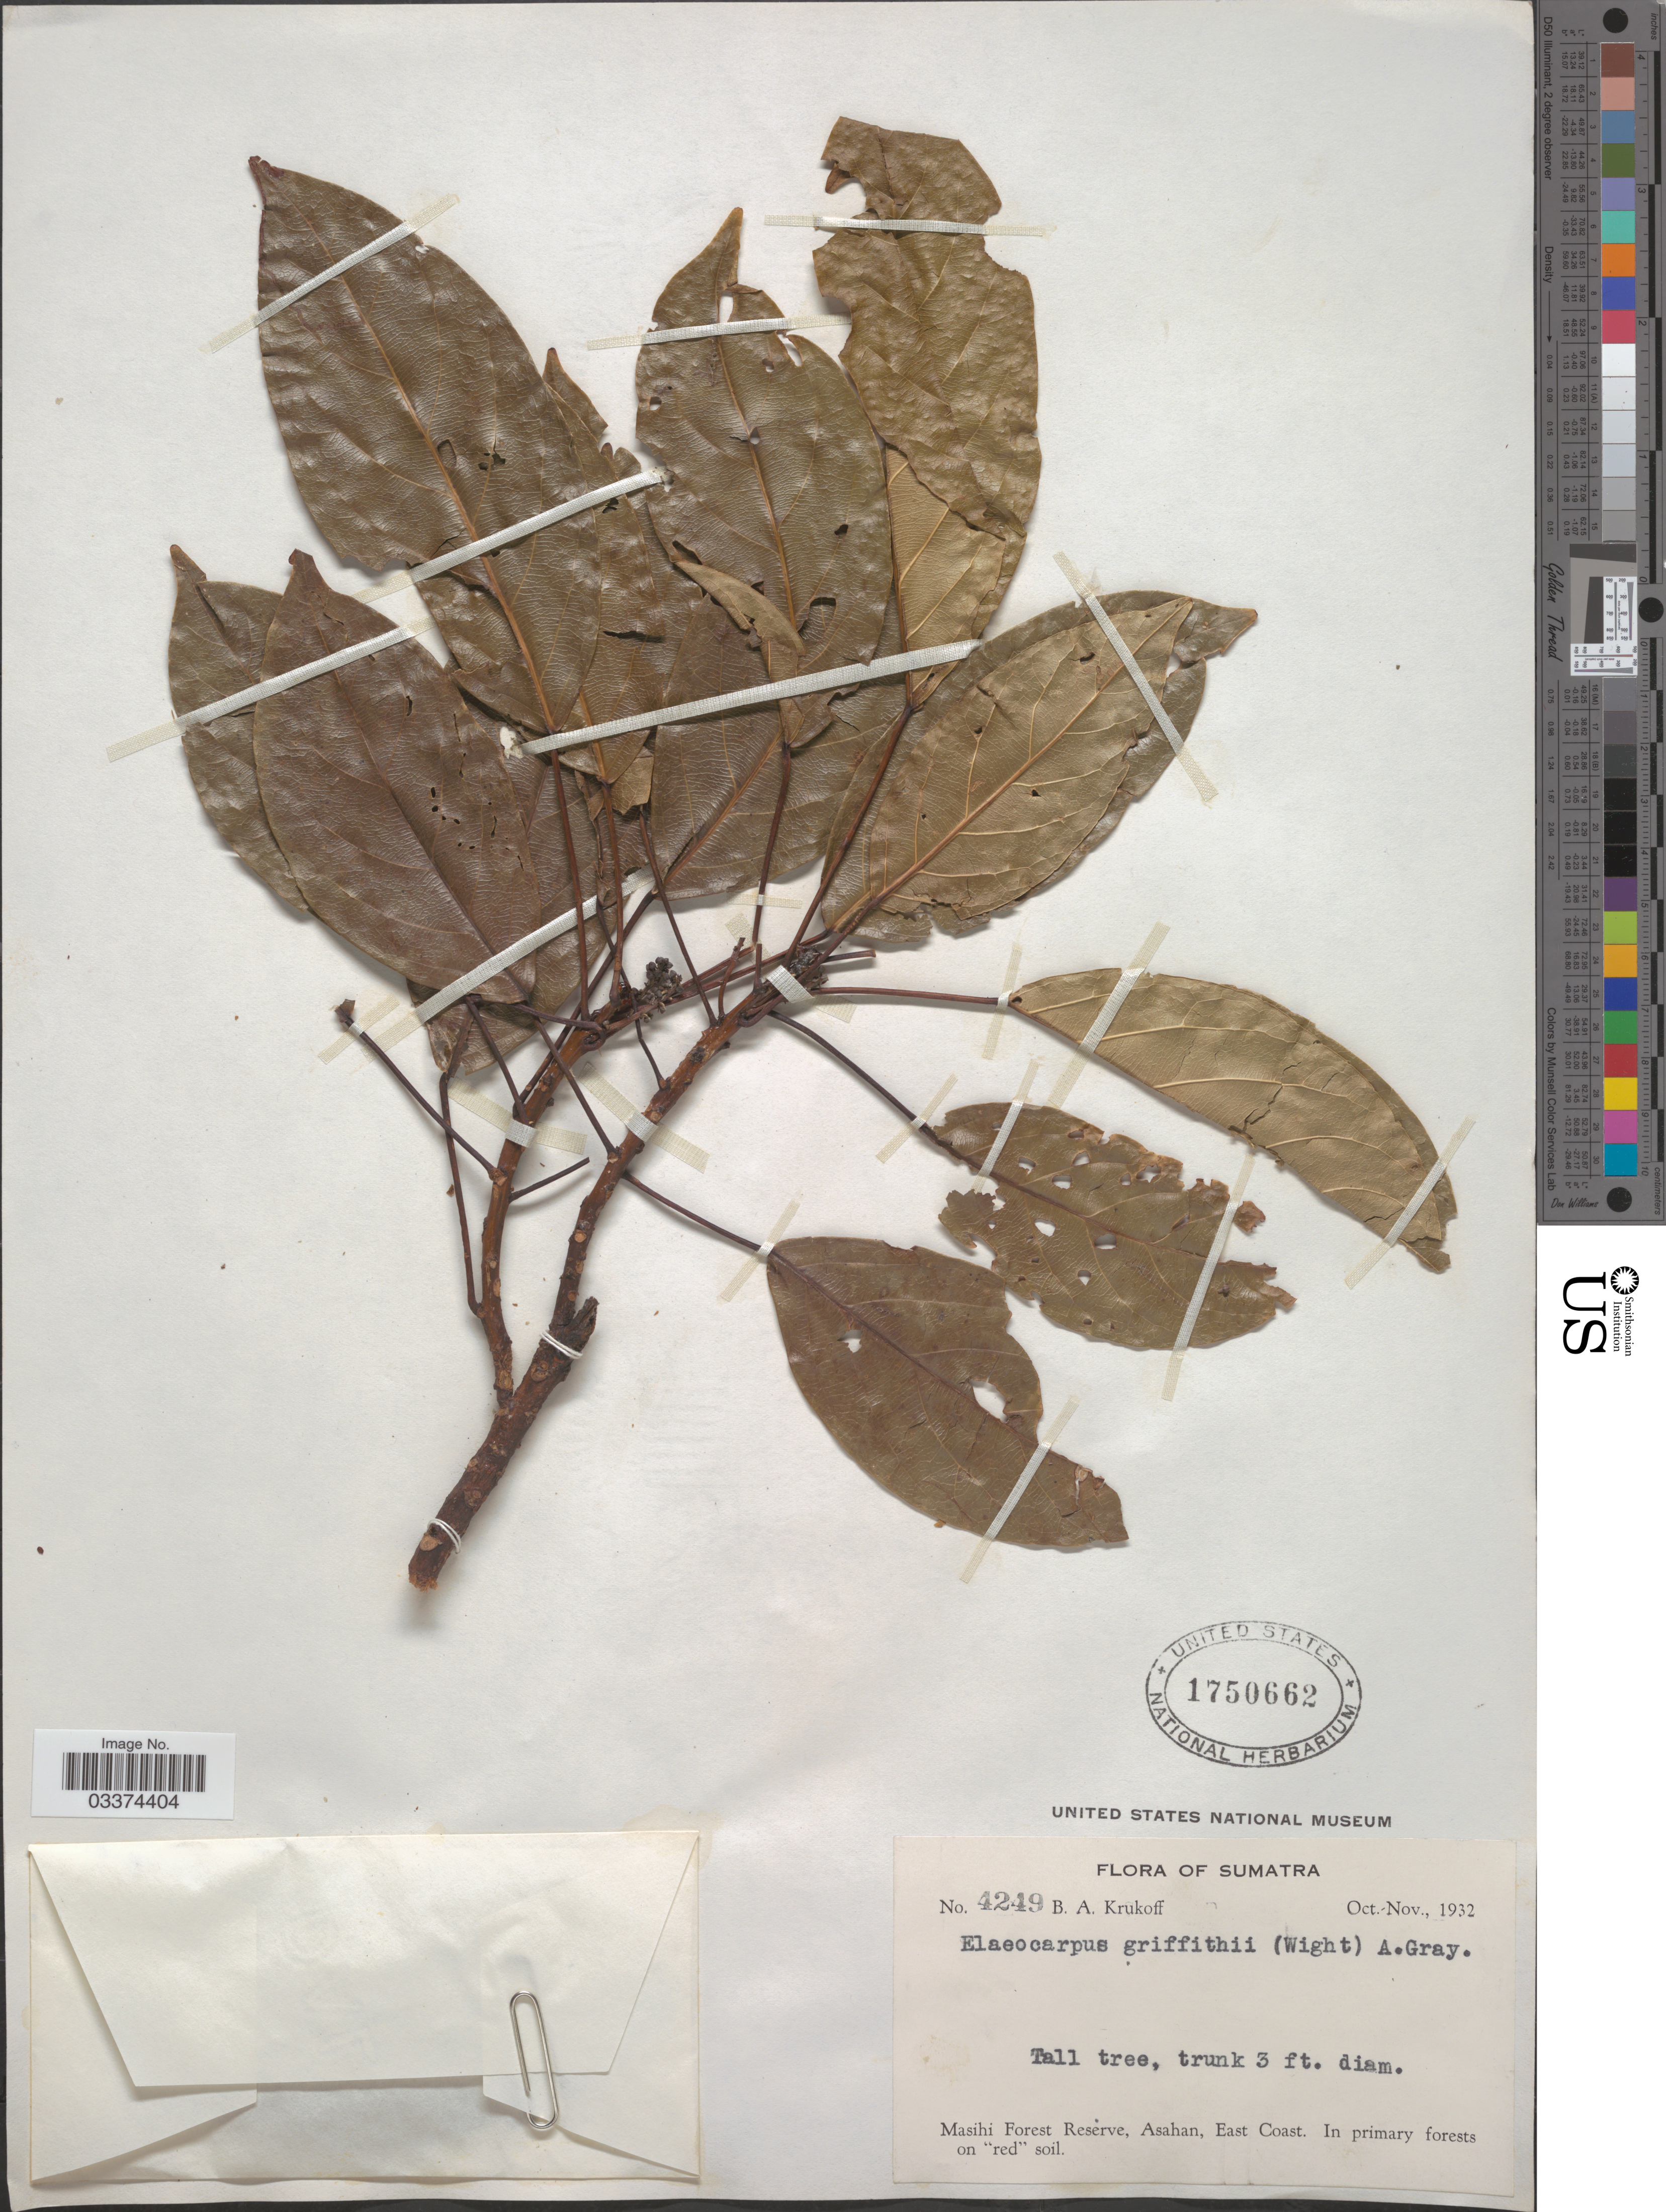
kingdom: Plantae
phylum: Tracheophyta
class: Magnoliopsida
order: Oxalidales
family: Elaeocarpaceae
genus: Elaeocarpus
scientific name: Elaeocarpus griffithii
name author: (Wight) A. Gray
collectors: B. A. Krukoff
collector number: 4249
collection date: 1932-10/1932-11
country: Indonesia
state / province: Sumatra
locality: Masihi Forest Reserve, Asahan, East Coast.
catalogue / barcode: US 1750662